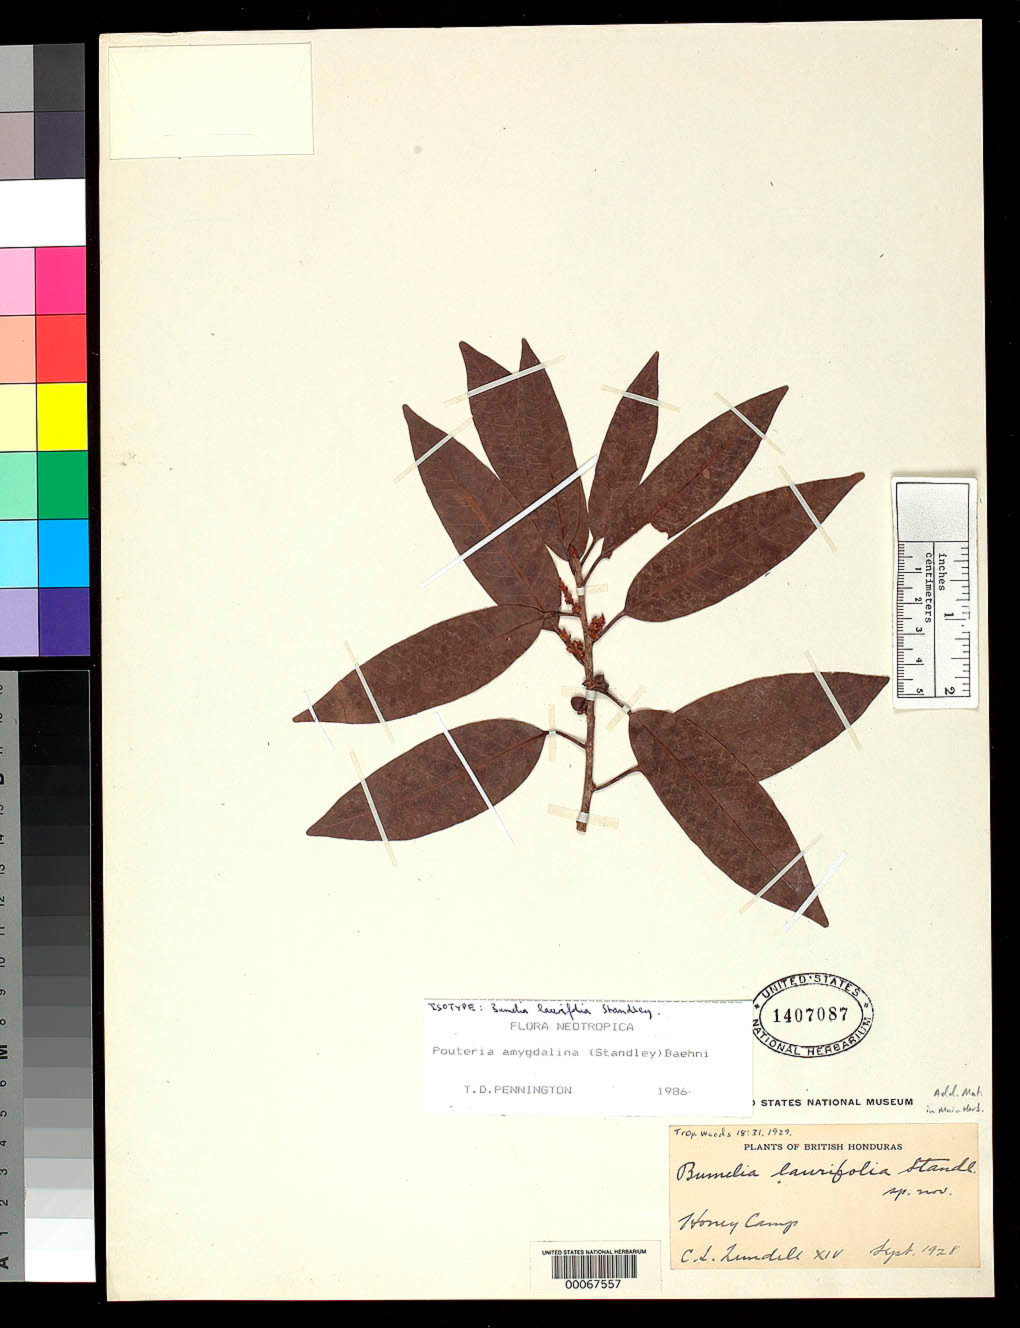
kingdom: Plantae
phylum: Tracheophyta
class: Magnoliopsida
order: Ericales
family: Sapotaceae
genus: Bumelia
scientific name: Bumelia laurifolia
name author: Standl.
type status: Isotype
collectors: C. L. Lundell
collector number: LP 14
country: Belize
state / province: Orange Walk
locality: Honey Camp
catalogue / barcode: US 1407087